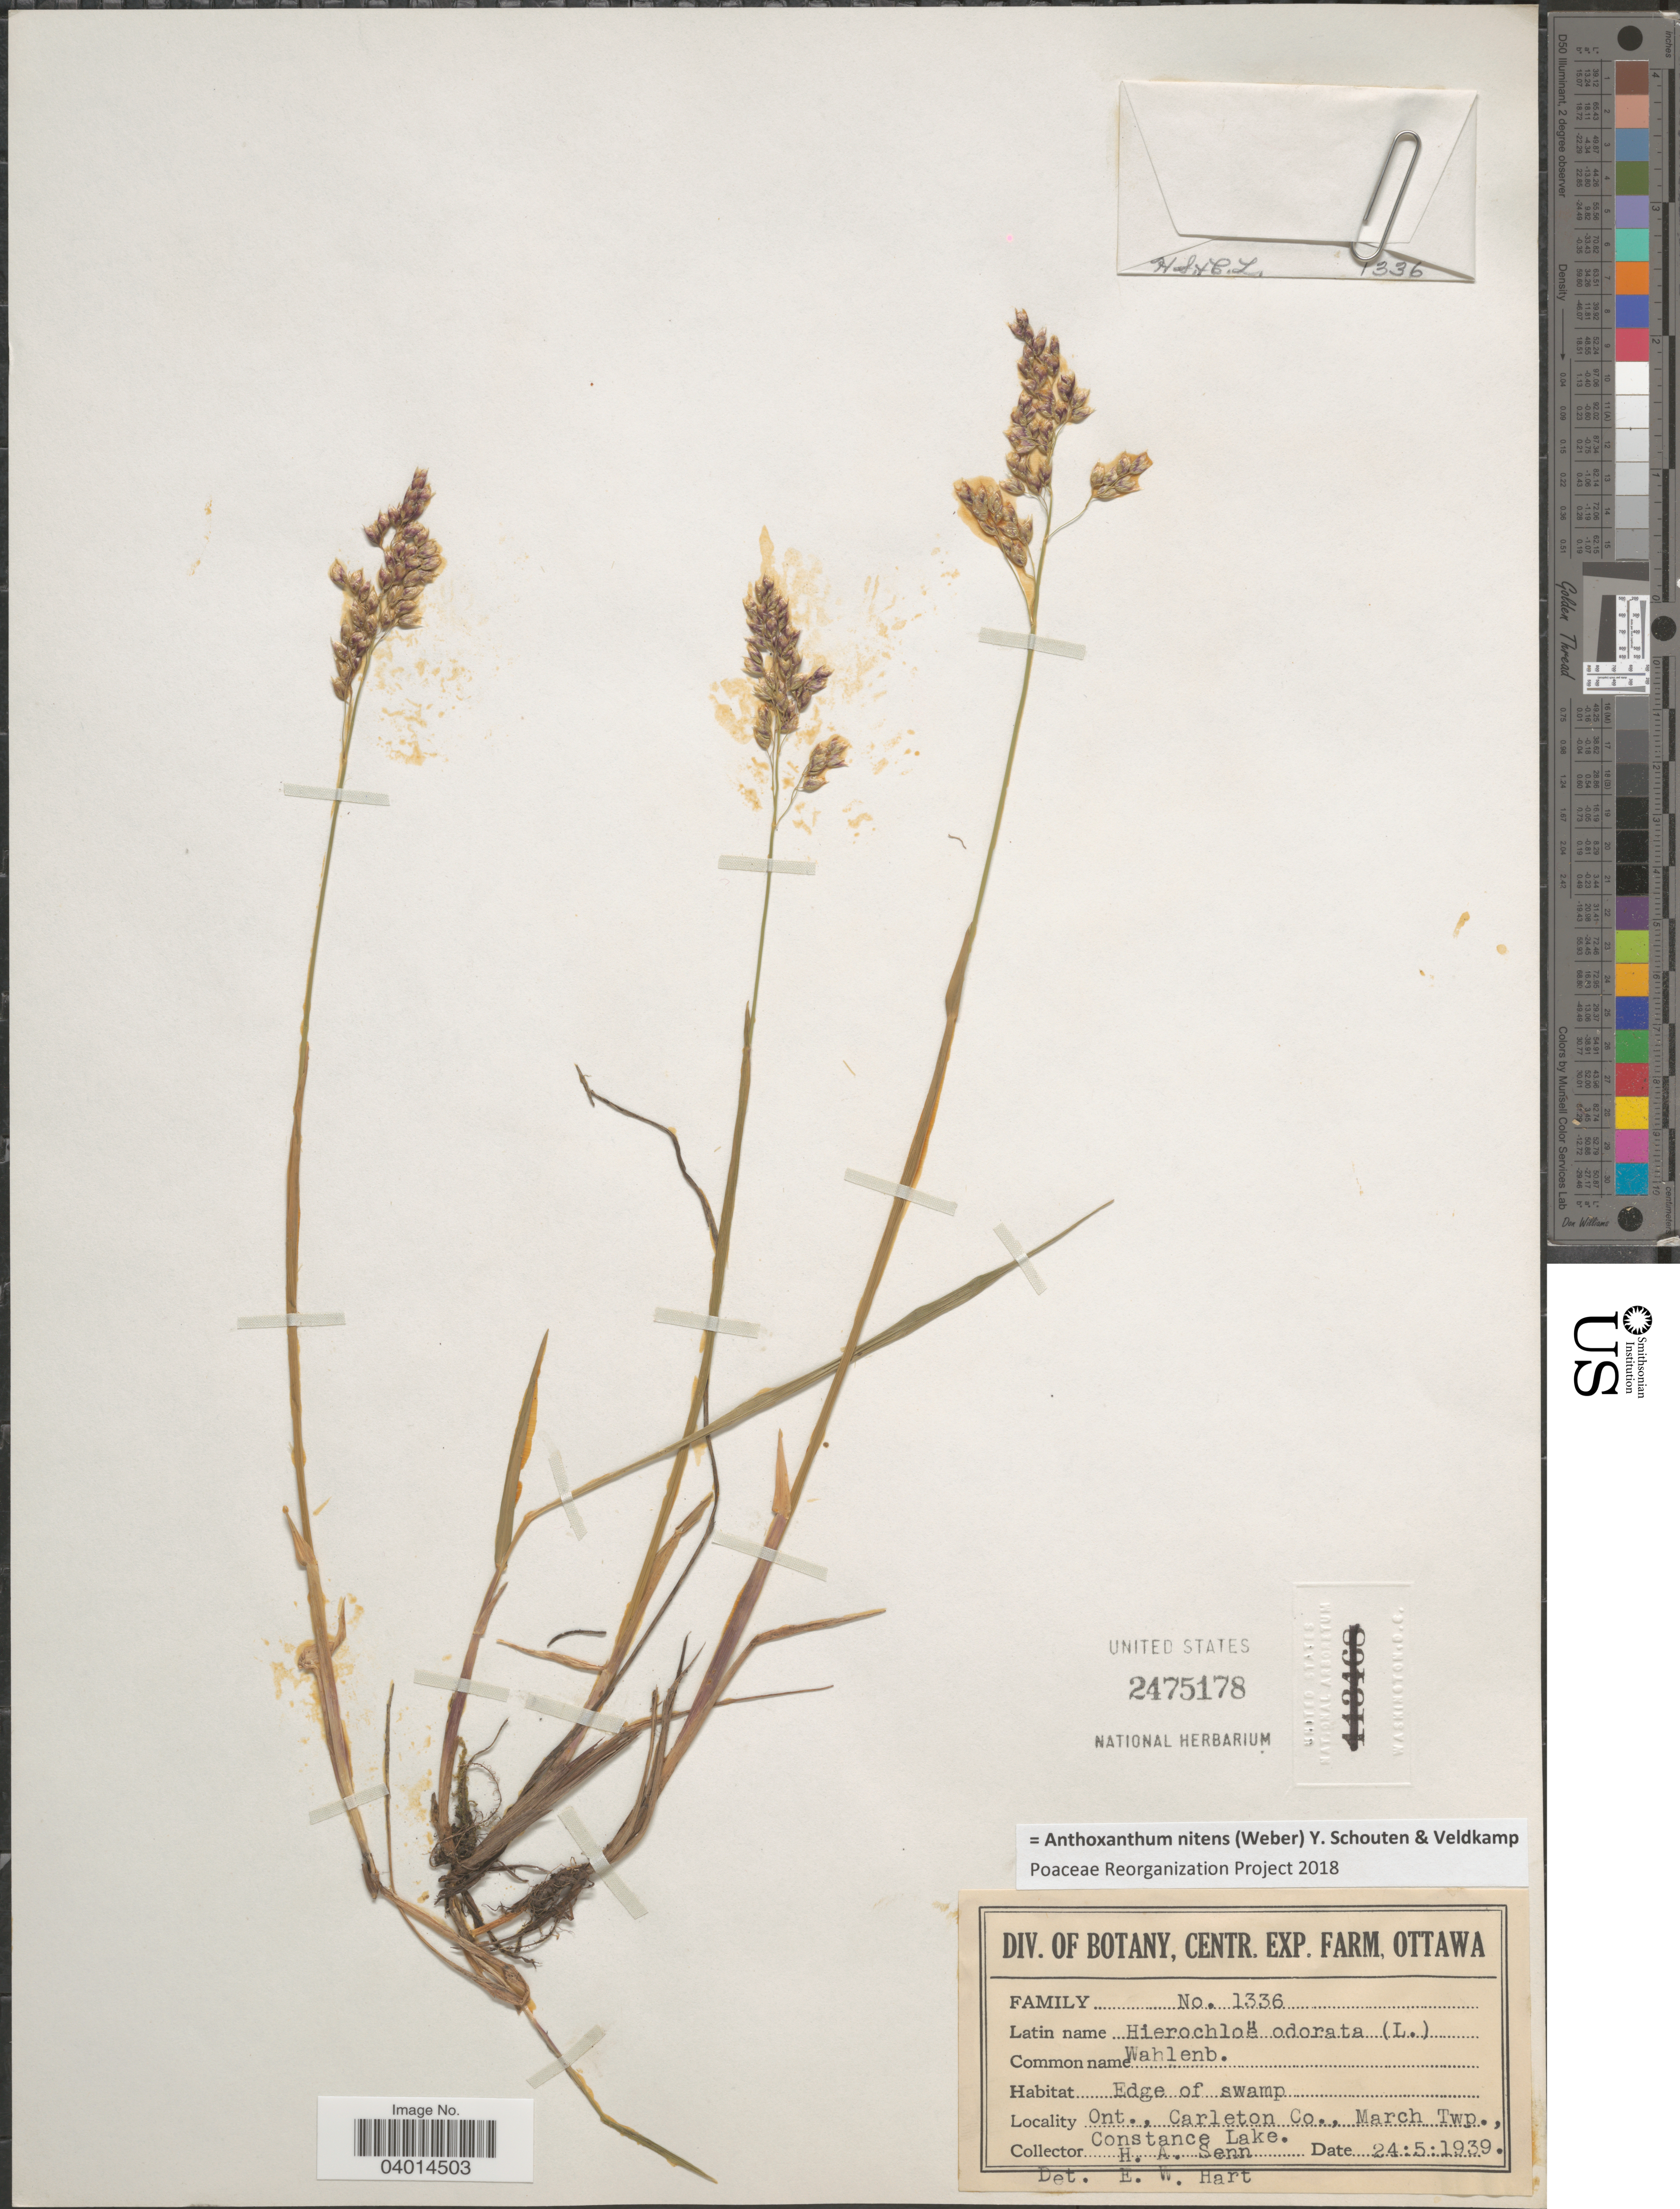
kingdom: Plantae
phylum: Tracheophyta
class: Liliopsida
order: Poales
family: Poaceae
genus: Anthoxanthum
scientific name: Anthoxanthum nitens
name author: (G.H. Weber) R.T.A. Schouten & Veldkamp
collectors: H. Senn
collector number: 1336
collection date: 1939-05-24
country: Canada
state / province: Ontario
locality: Carleton Co., March Twp., Constance Lake.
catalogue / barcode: US 2475178